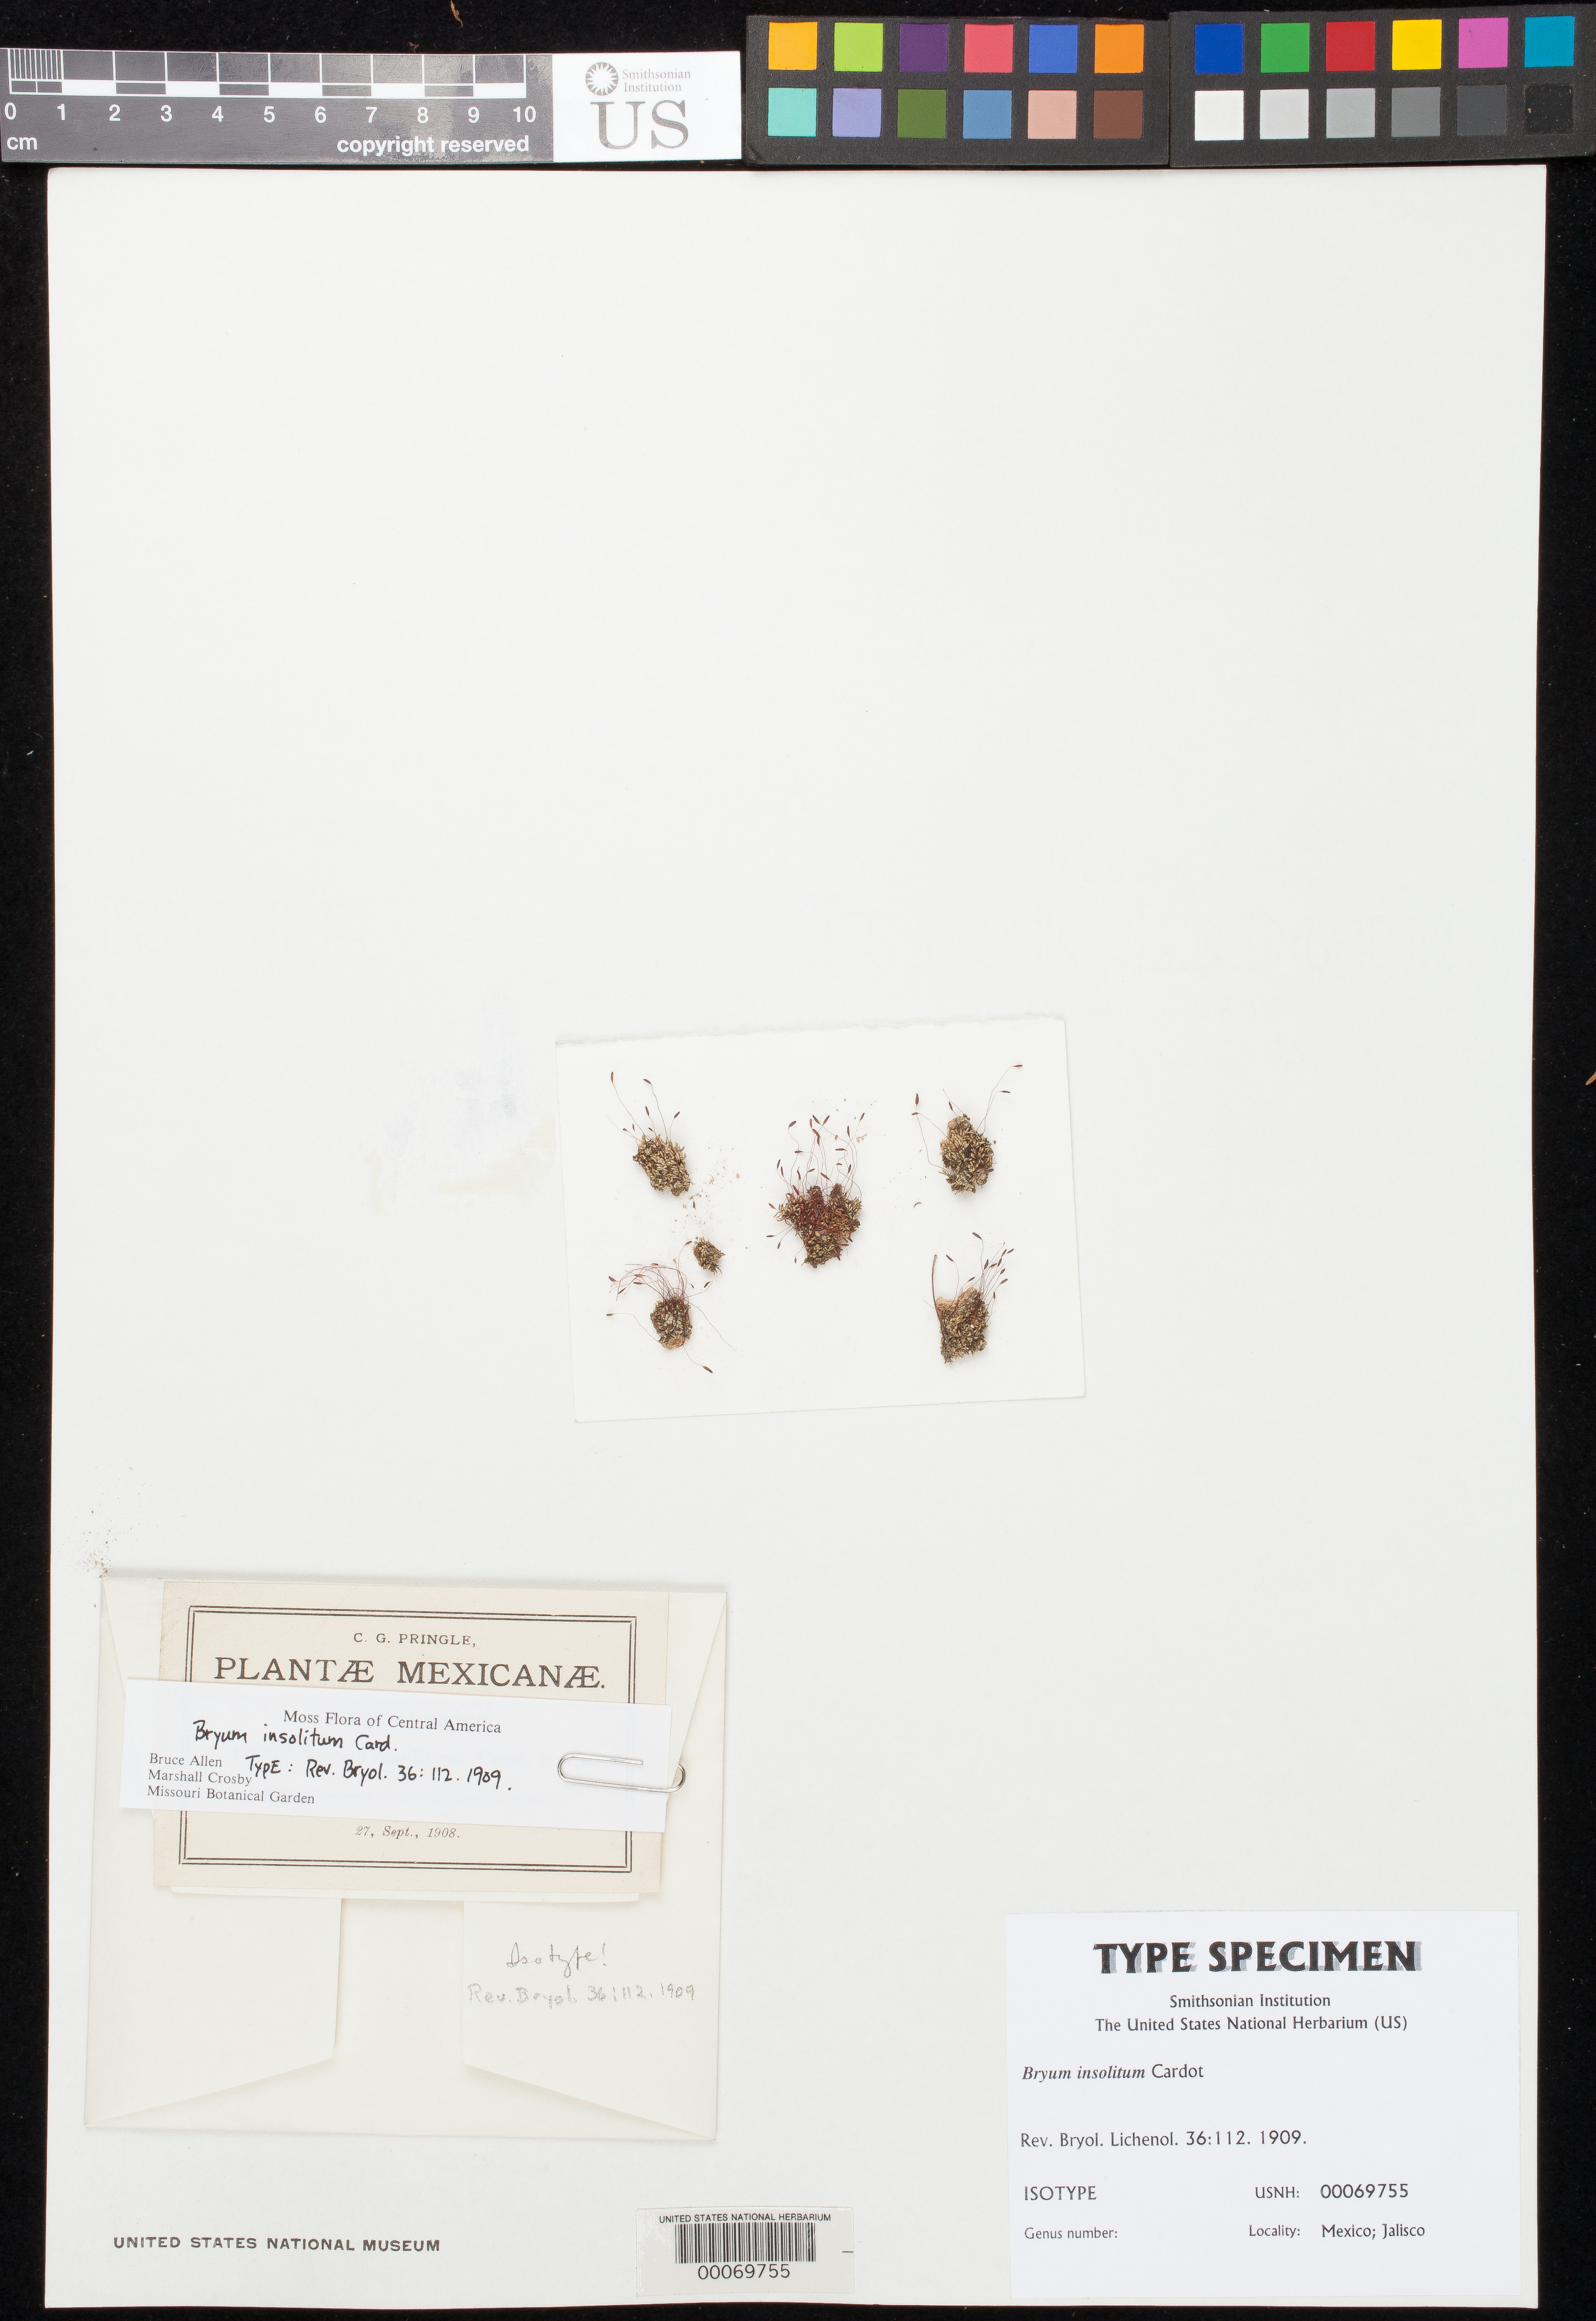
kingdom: Plantae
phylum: Bryophyta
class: Bryopsida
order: Bryales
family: Bryaceae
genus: Bryum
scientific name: Bryum insolitum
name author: Cardot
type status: Isotype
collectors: C. G. Pringle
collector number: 10562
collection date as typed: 27 Sep 1908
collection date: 1908-09-27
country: Mexico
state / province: Jalisco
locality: Near Guadalahara.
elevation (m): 1524